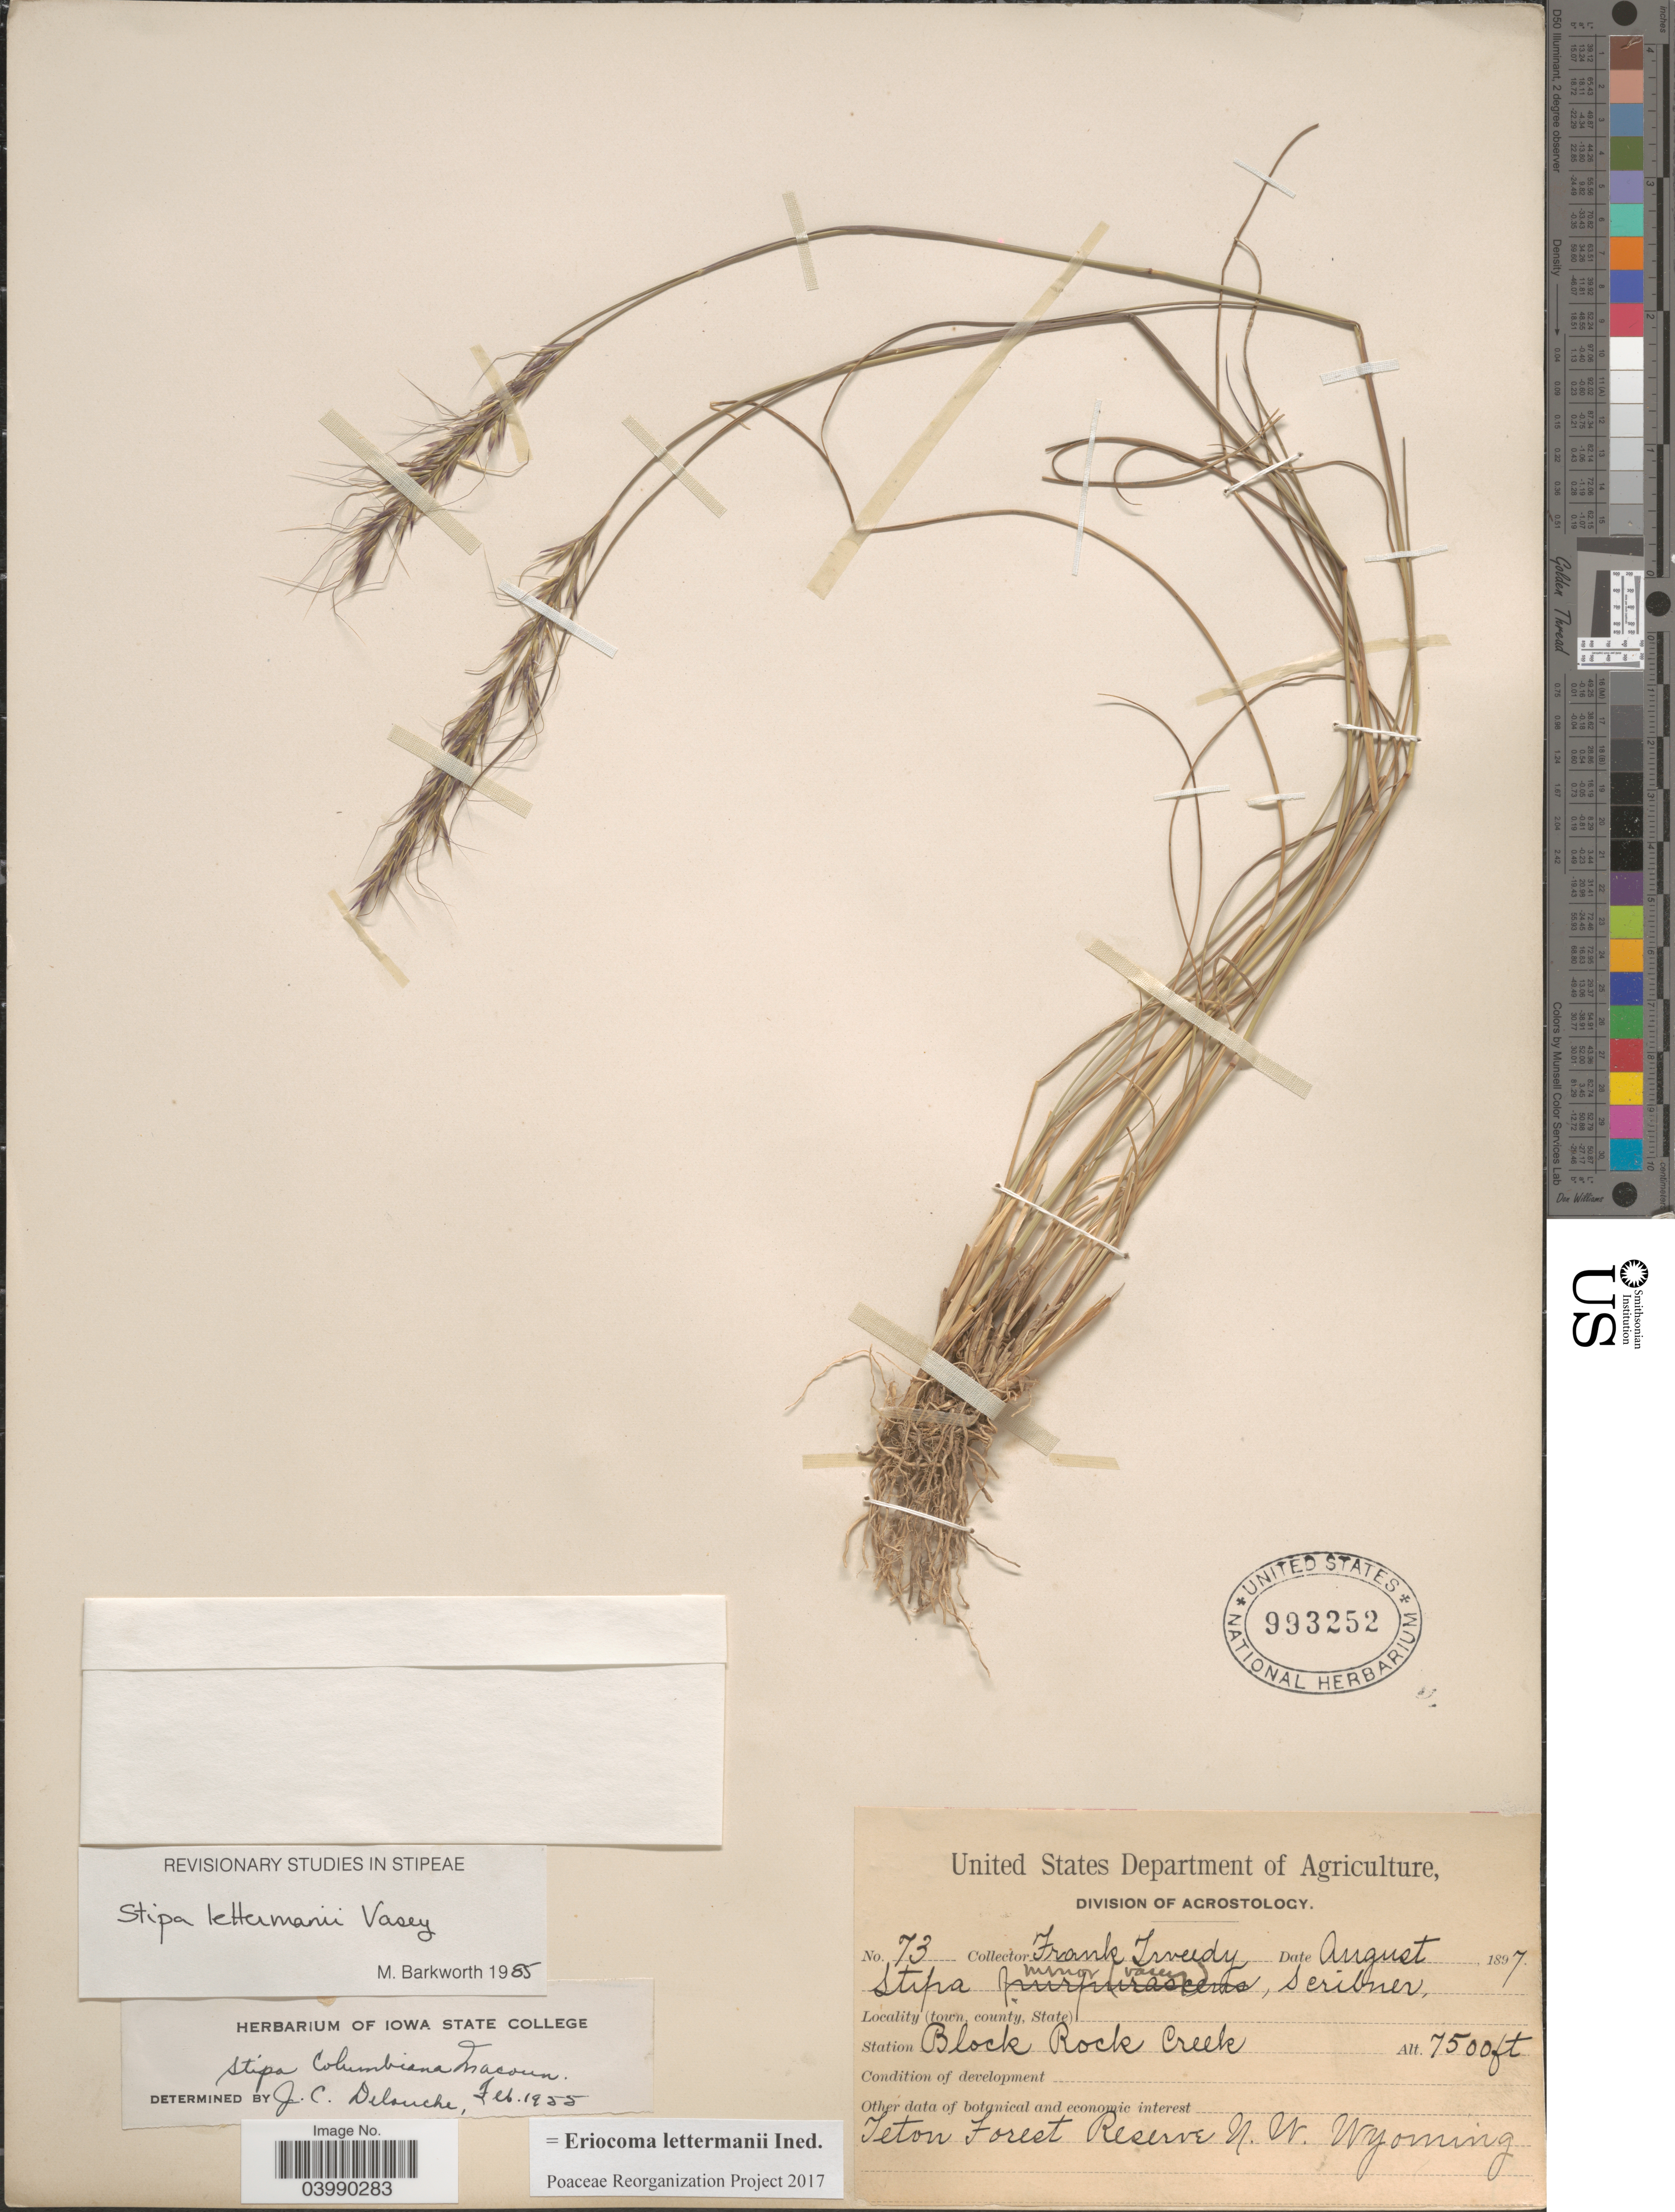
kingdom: Plantae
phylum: Tracheophyta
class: Liliopsida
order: Poales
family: Poaceae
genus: Eriocoma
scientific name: Eriocoma lettermanii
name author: (Vasey) Romasch.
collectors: F. Tweedy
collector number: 73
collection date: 1897-08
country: United States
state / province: Wyoming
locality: Station Block Rock Creek. Teton Forest Reserve N. W. Wyoming.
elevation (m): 2286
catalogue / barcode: US 993252